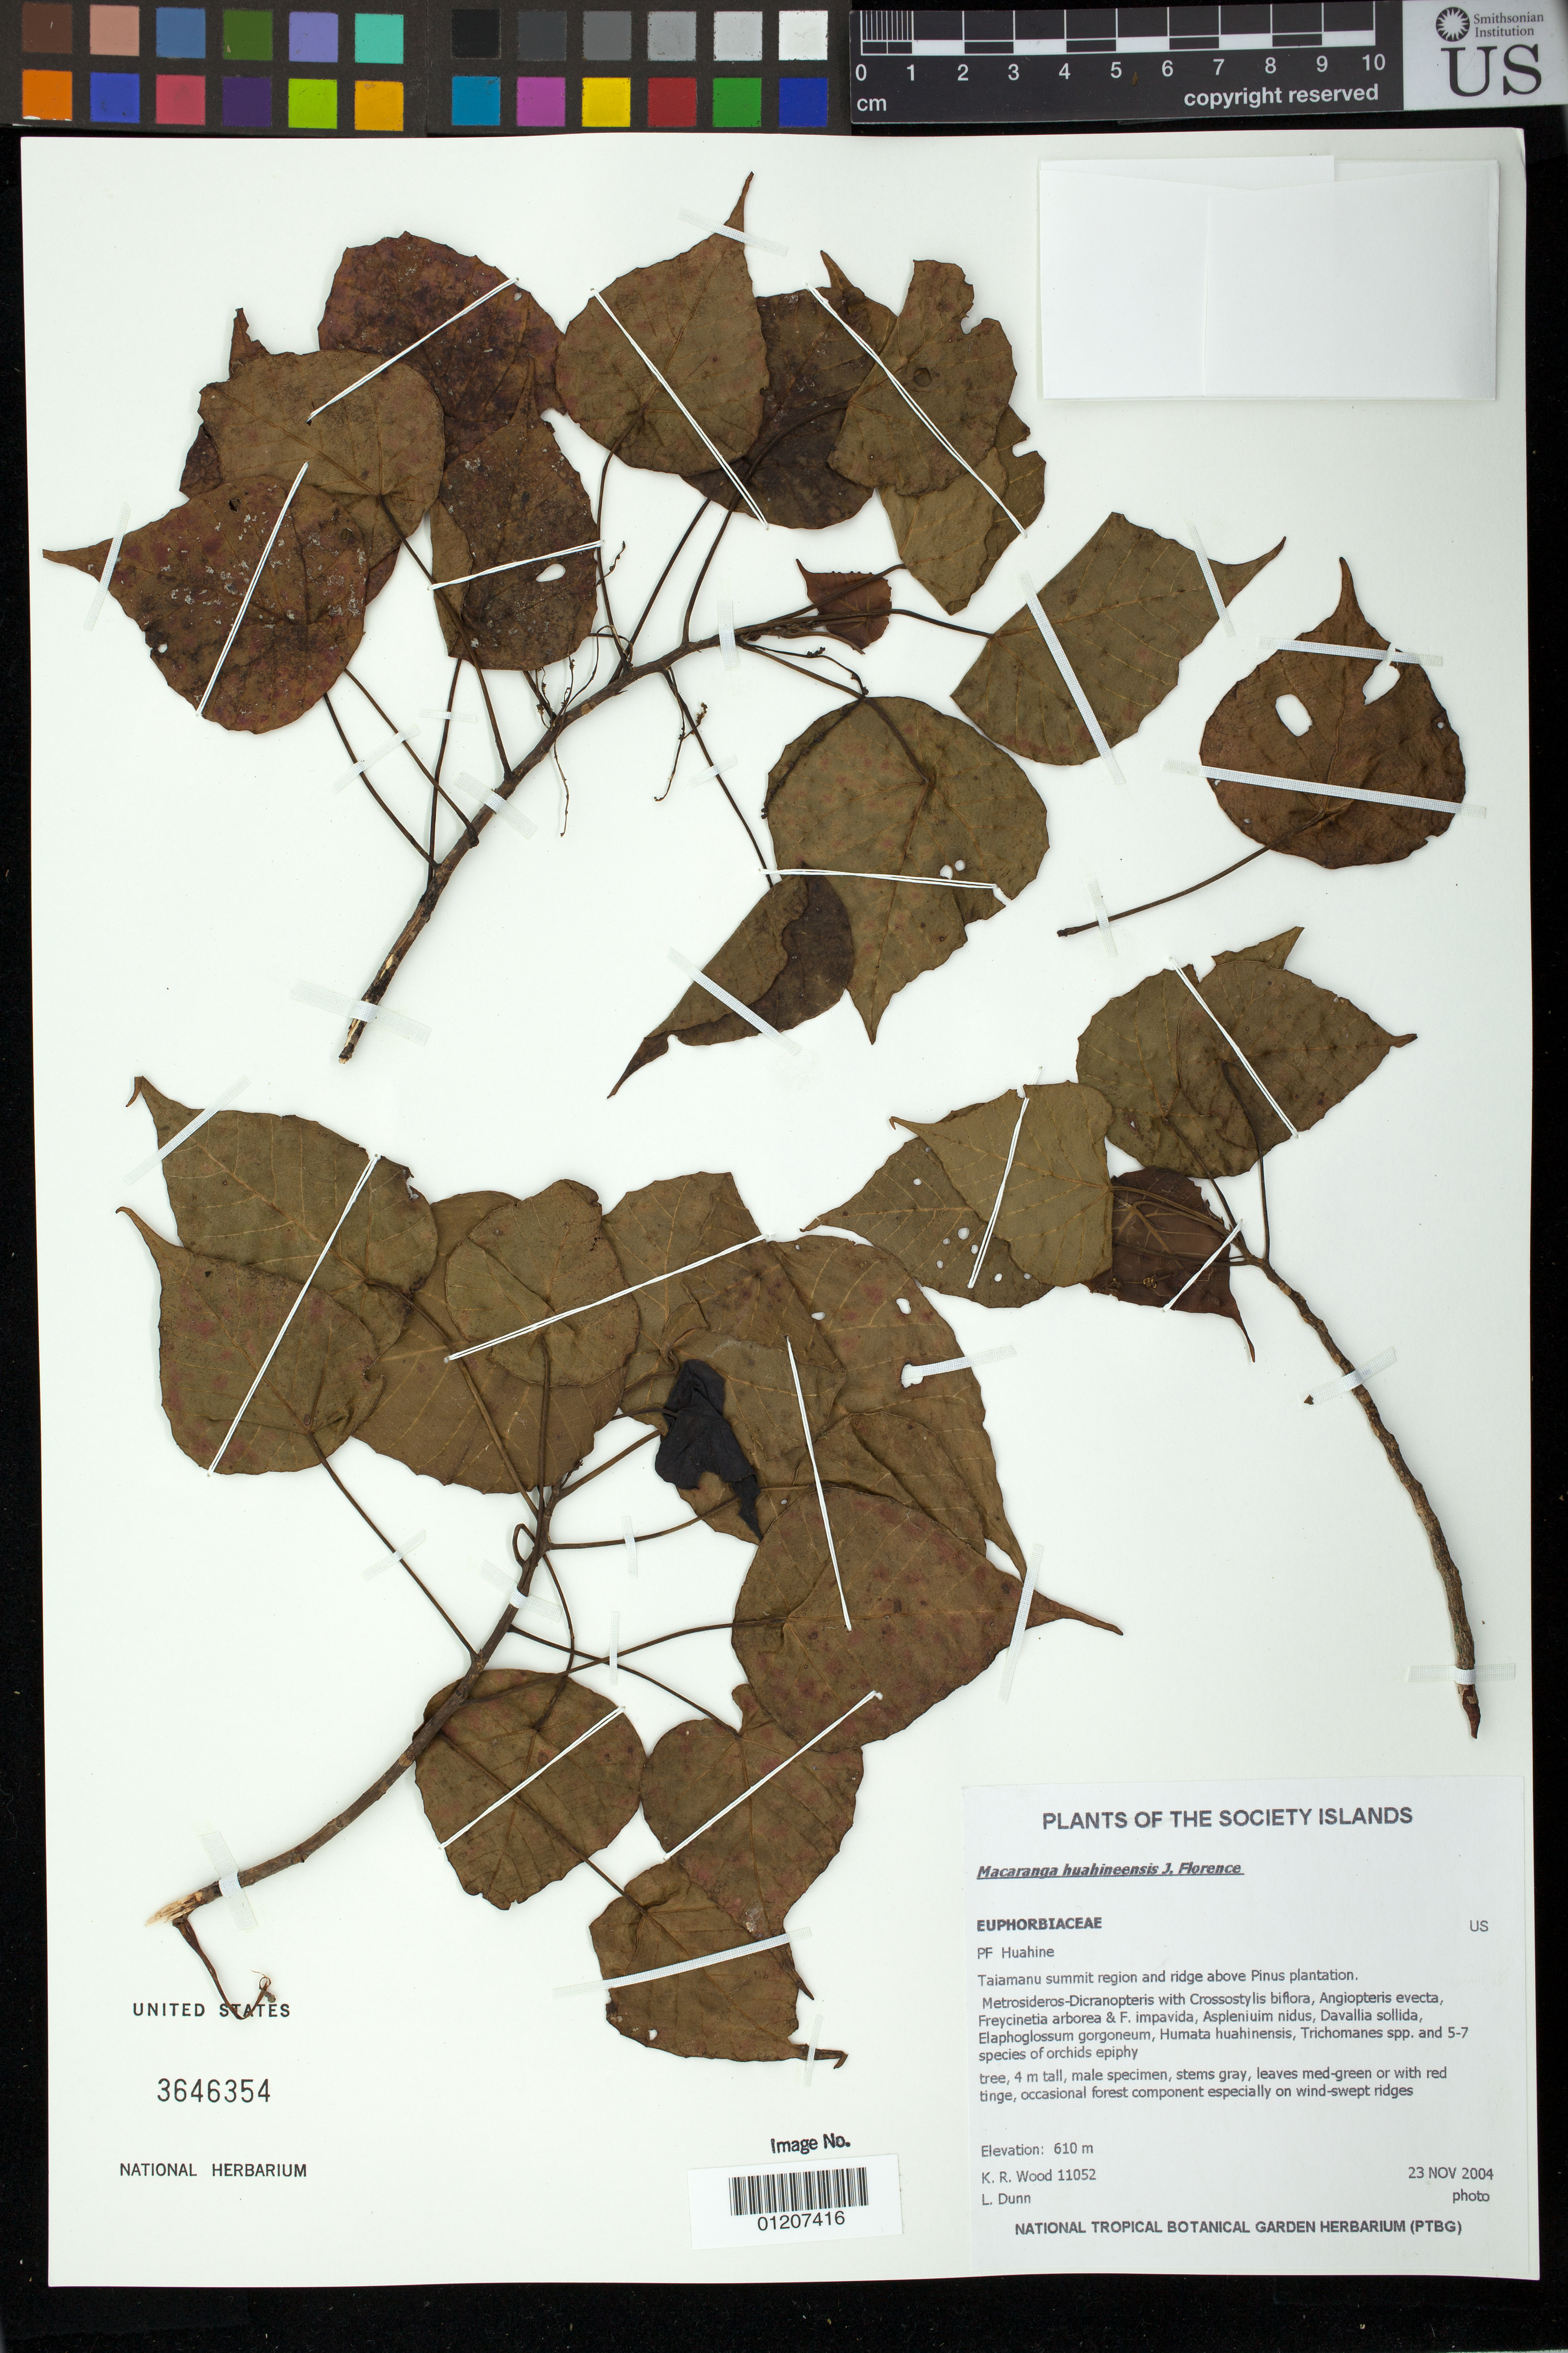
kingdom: Plantae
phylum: Tracheophyta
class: Magnoliopsida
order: Malpighiales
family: Euphorbiaceae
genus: Macaranga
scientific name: Macaranga huahineensis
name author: J. Florence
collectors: K. R. Wood & L. Dunn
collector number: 11052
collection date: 2004-11-23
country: French Polynesia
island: Huahine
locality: Taiamanu summit region and ridge above Pinus plantation.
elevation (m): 610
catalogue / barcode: US 3646354